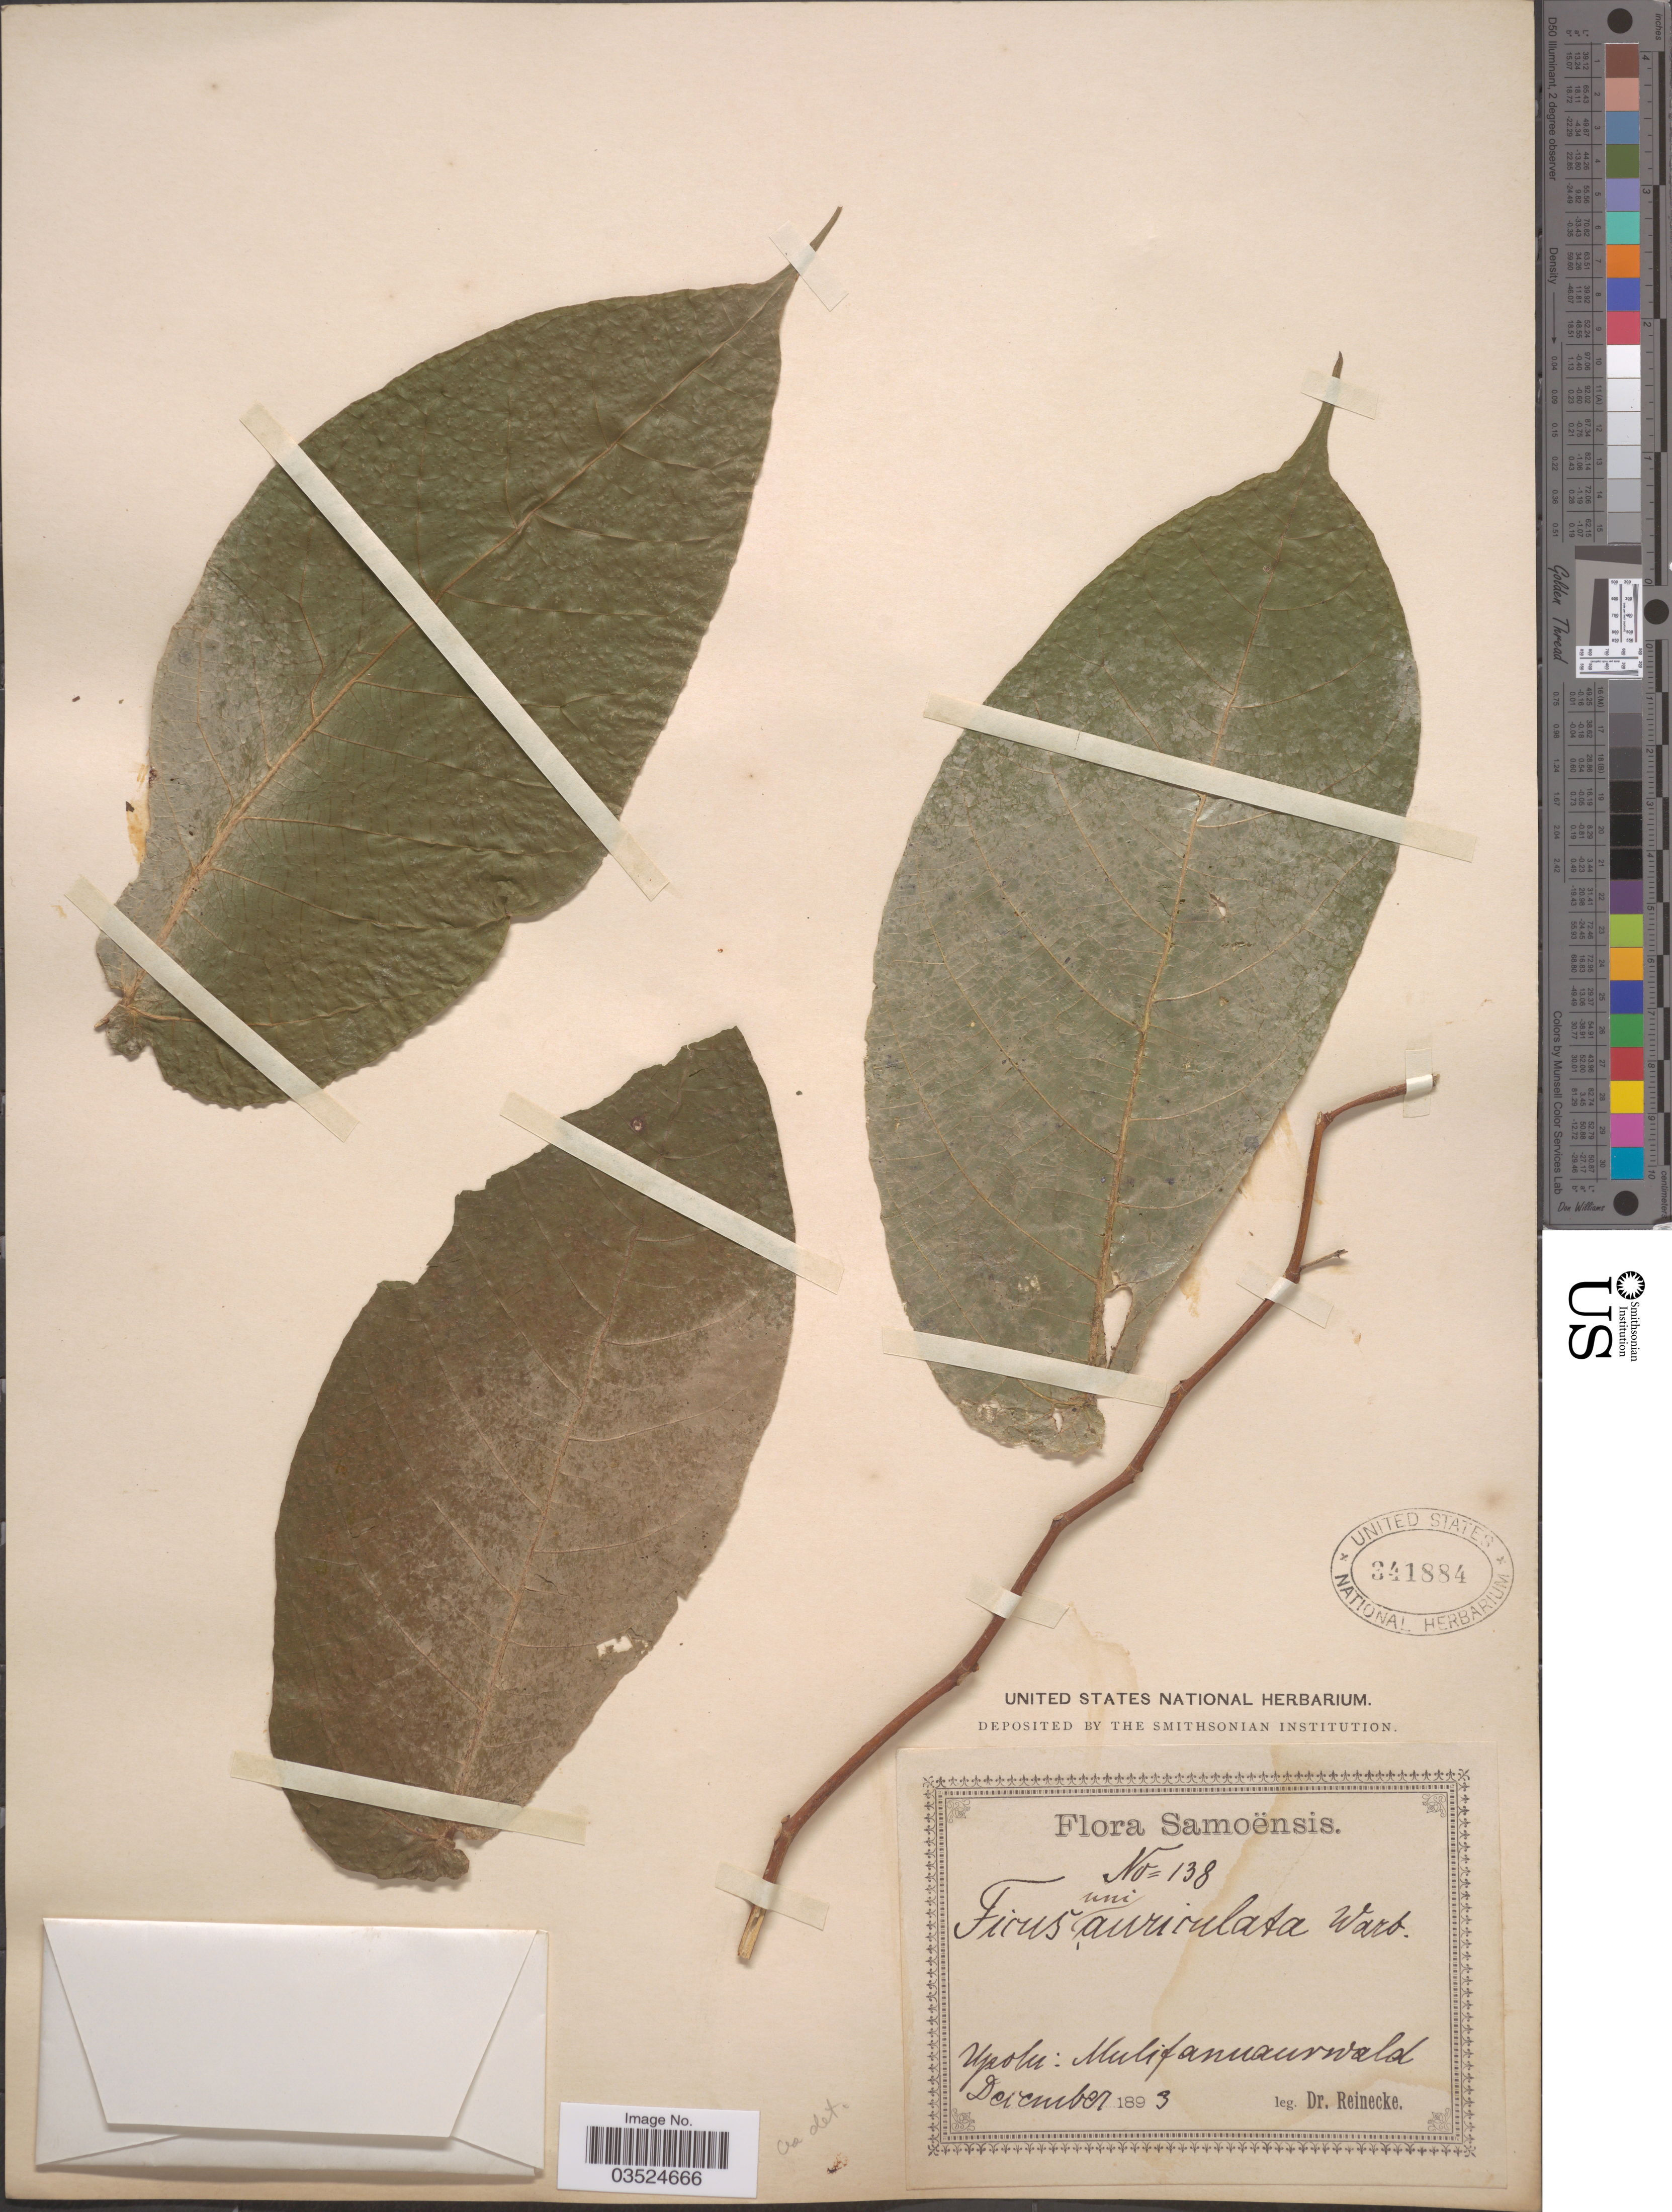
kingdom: Plantae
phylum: Tracheophyta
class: Magnoliopsida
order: Rosales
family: Moraceae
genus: Ficus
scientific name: Ficus uniauriculata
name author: Warb.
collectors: -- Reinecke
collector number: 138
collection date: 1893-12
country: Samoa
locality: Samoënsis. Upolu: Mulifanuaurwald.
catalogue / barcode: US 341884